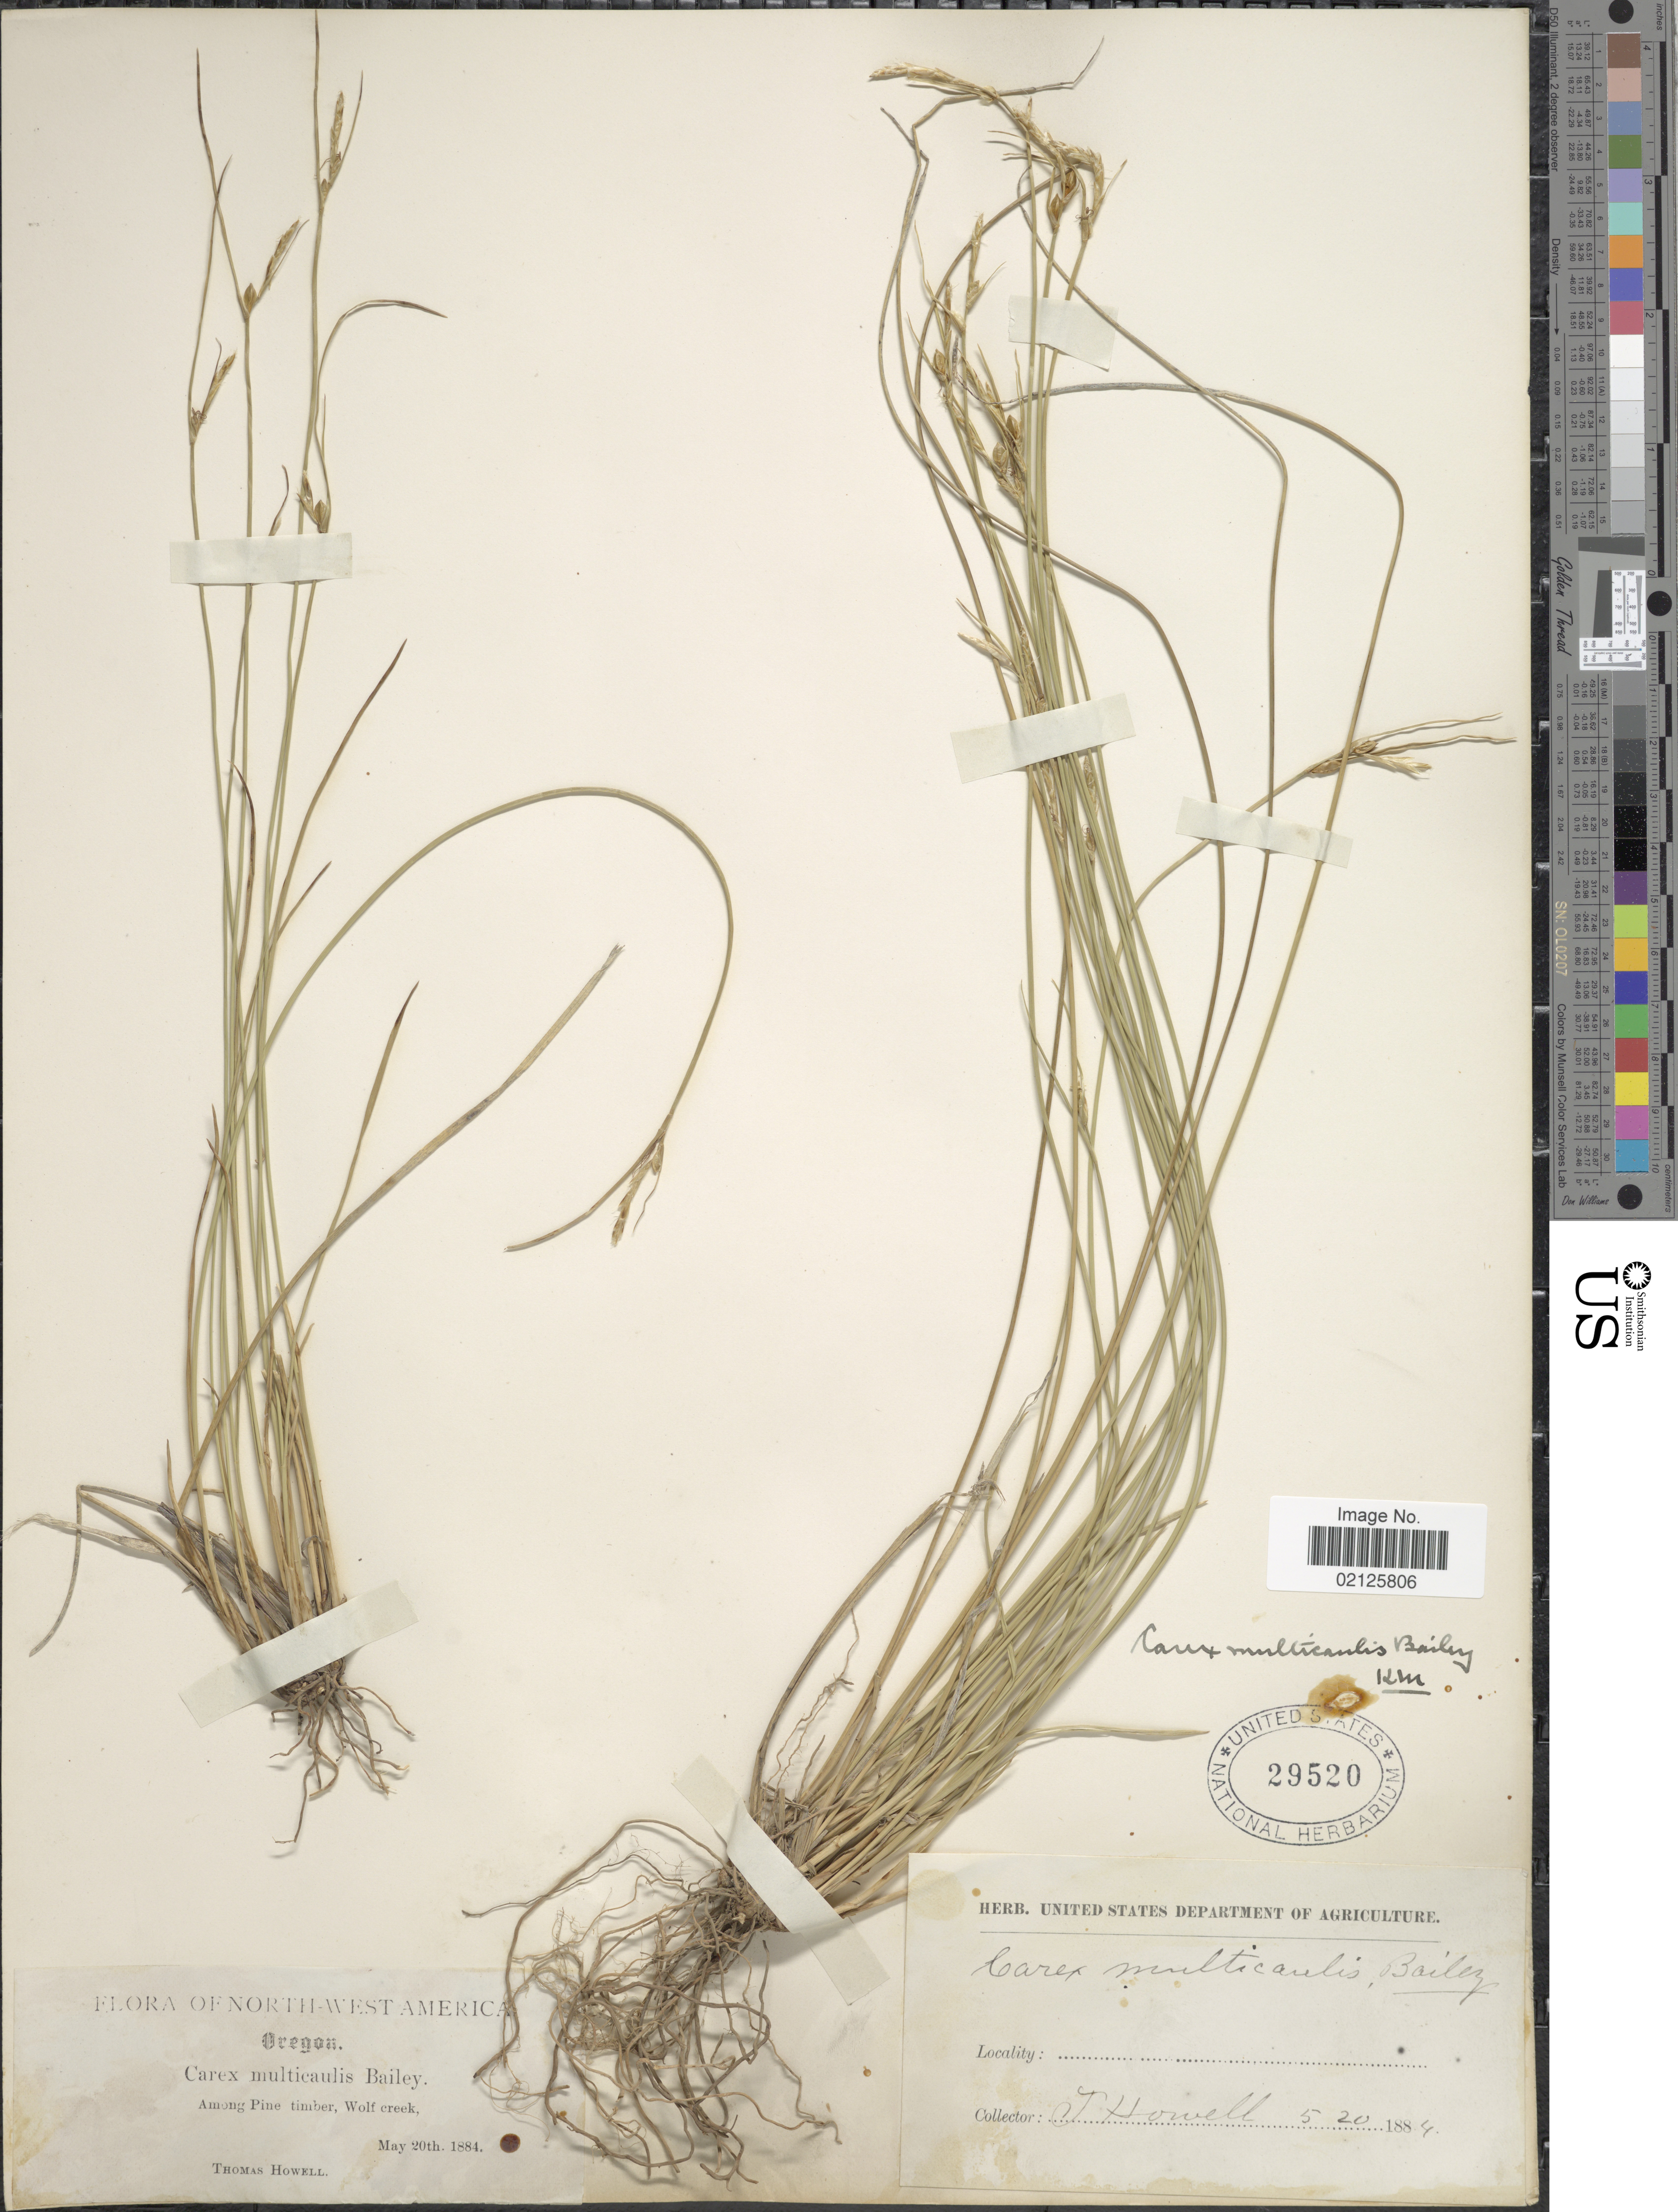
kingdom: Plantae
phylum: Tracheophyta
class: Liliopsida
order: Poales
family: Cyperaceae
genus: Carex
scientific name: Carex multicaulis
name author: L.H. Bailey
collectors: T. Howell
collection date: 1884-05-20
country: United States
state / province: Oregon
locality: North-West America, Among Pine timber, Wolf creek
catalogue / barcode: US 29520